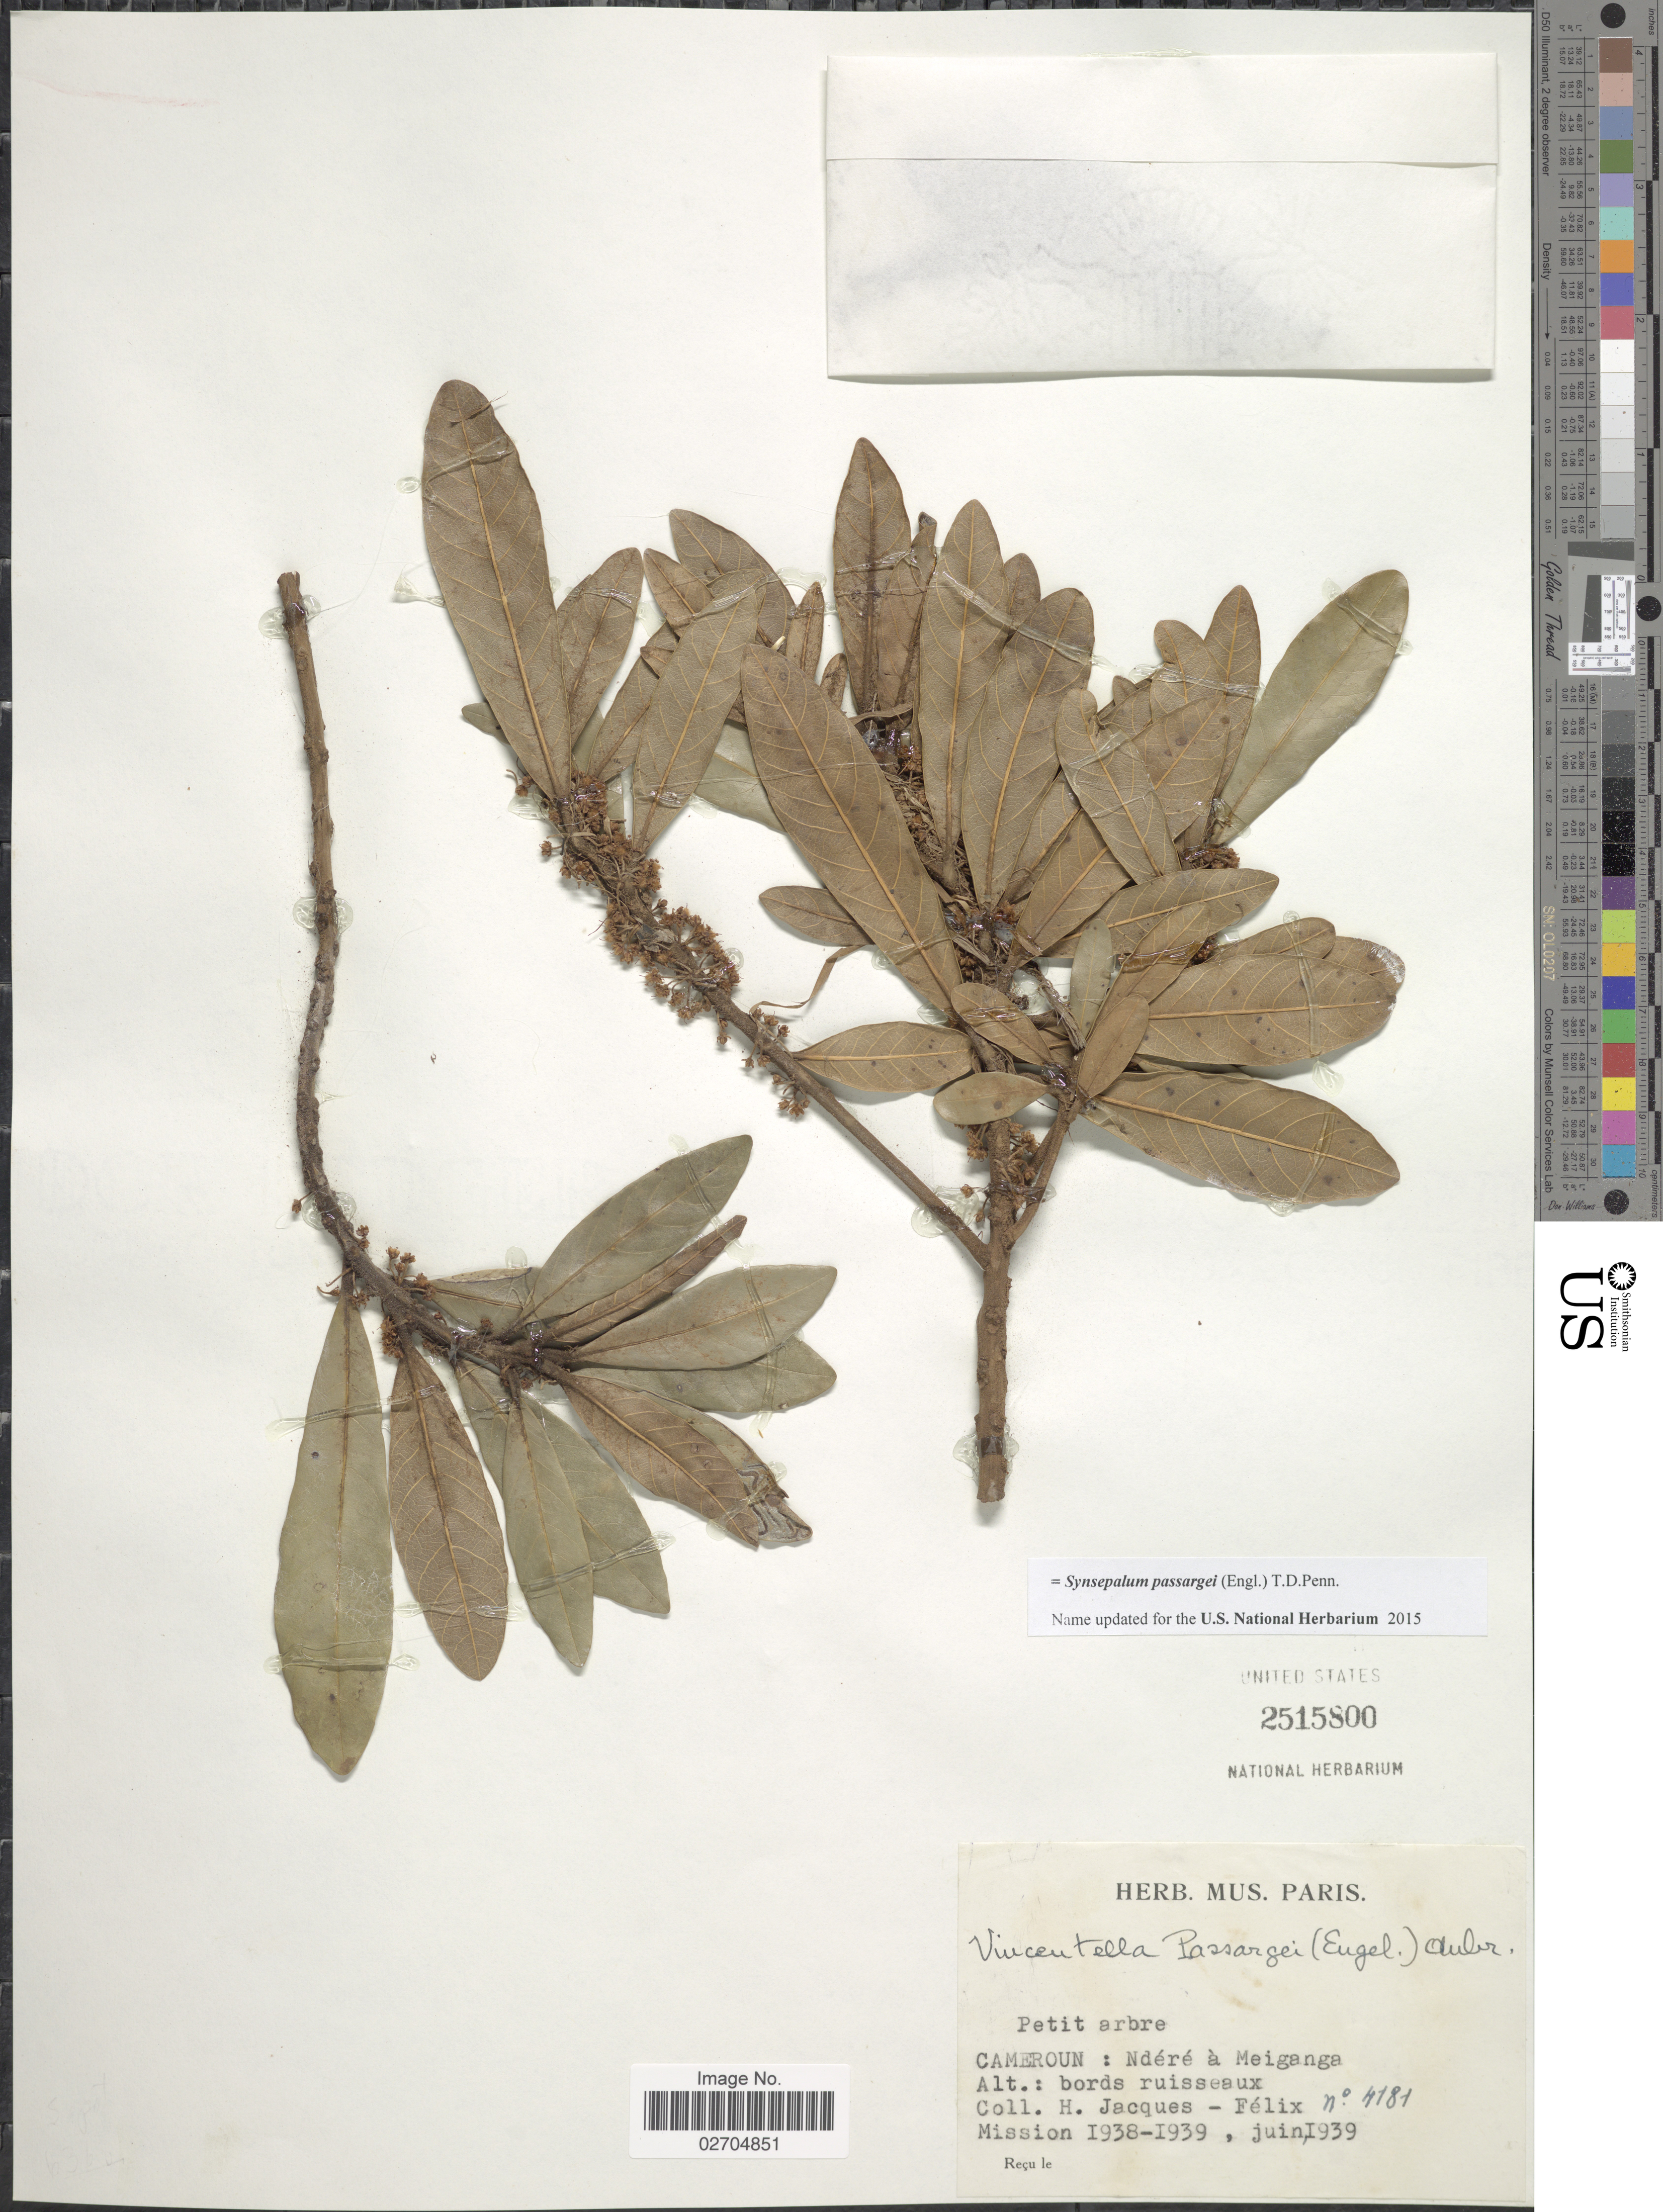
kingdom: Plantae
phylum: Tracheophyta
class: Magnoliopsida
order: Ericales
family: Sapotaceae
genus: Synsepalum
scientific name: Synsepalum passargei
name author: (Engl.) T.D. Penn.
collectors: H. Jacques-Félix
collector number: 4181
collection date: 1939-06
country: Cameroon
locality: Cameroun: Ndérè à Meiganga.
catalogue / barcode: US 2515800